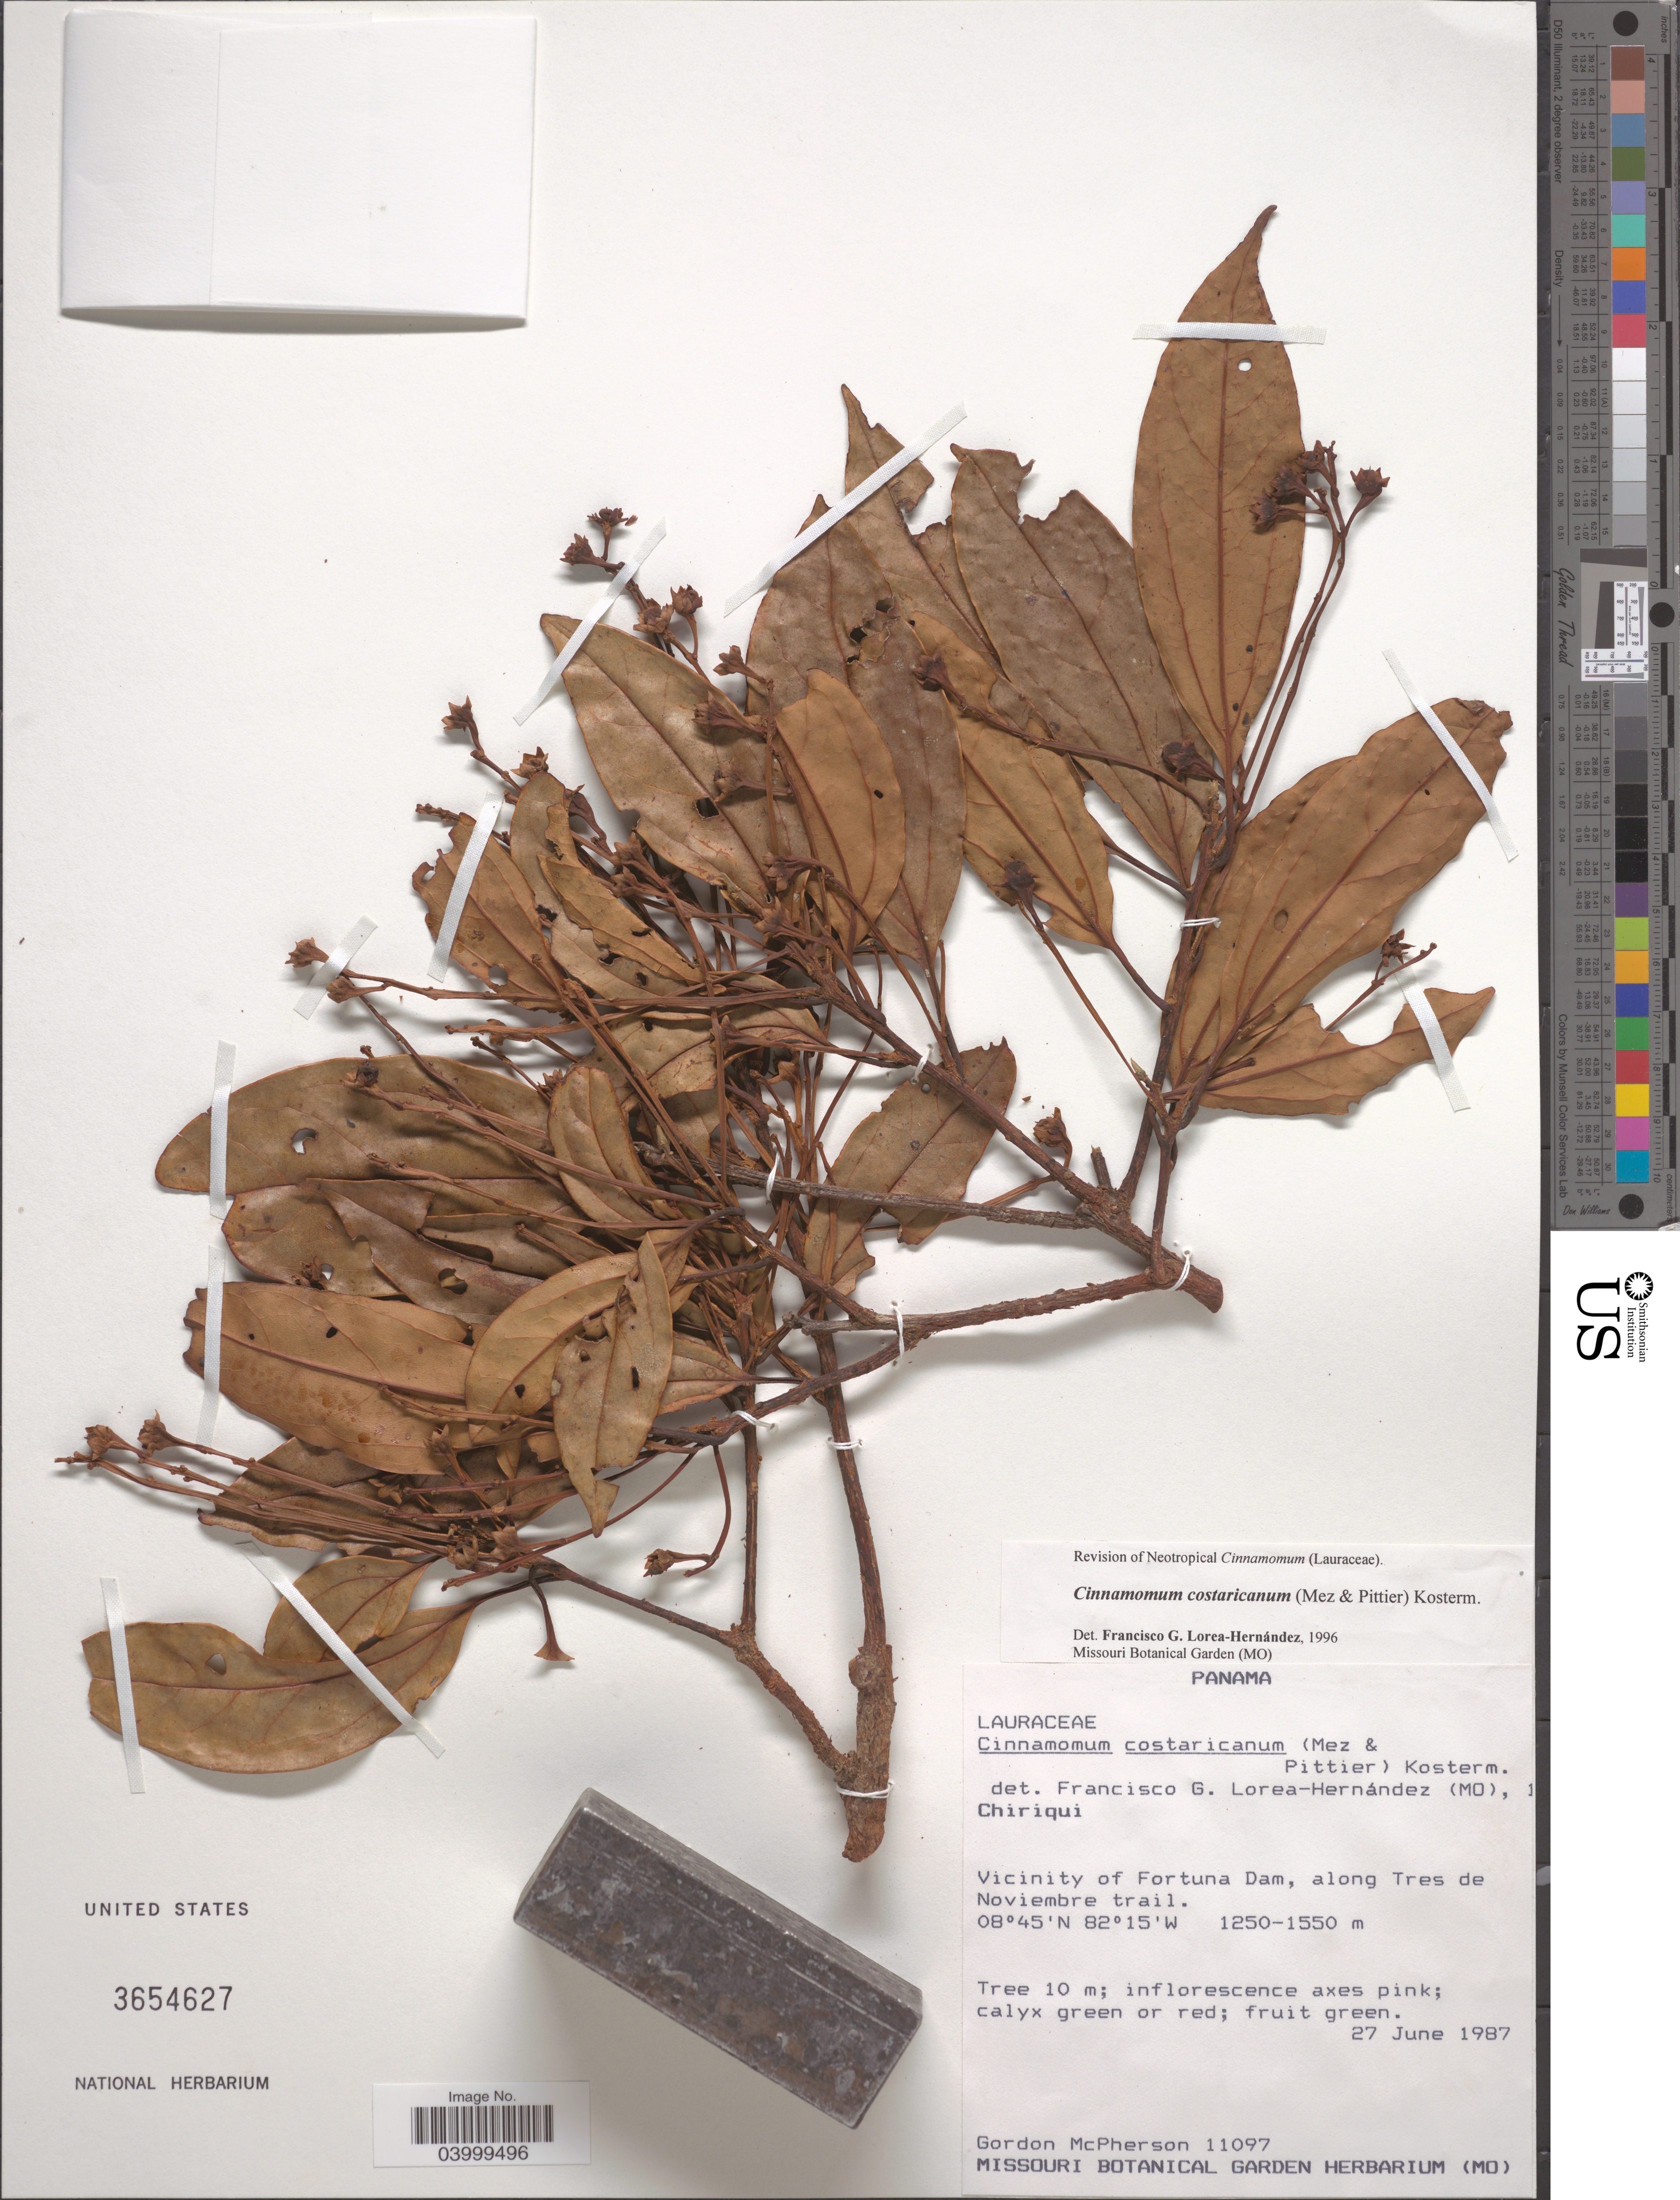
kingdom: Plantae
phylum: Tracheophyta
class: Magnoliopsida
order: Laurales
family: Lauraceae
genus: Cinnamomum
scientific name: Cinnamomum costaricanum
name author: (Mez & Pittier) Kosterm.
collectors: G. McPherson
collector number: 11097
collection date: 1987-06-27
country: Panama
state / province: Chiriqui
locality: Vicinity of Fortuna Dam, along Tres de Noviembre trail.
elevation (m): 1250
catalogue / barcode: US 3654627